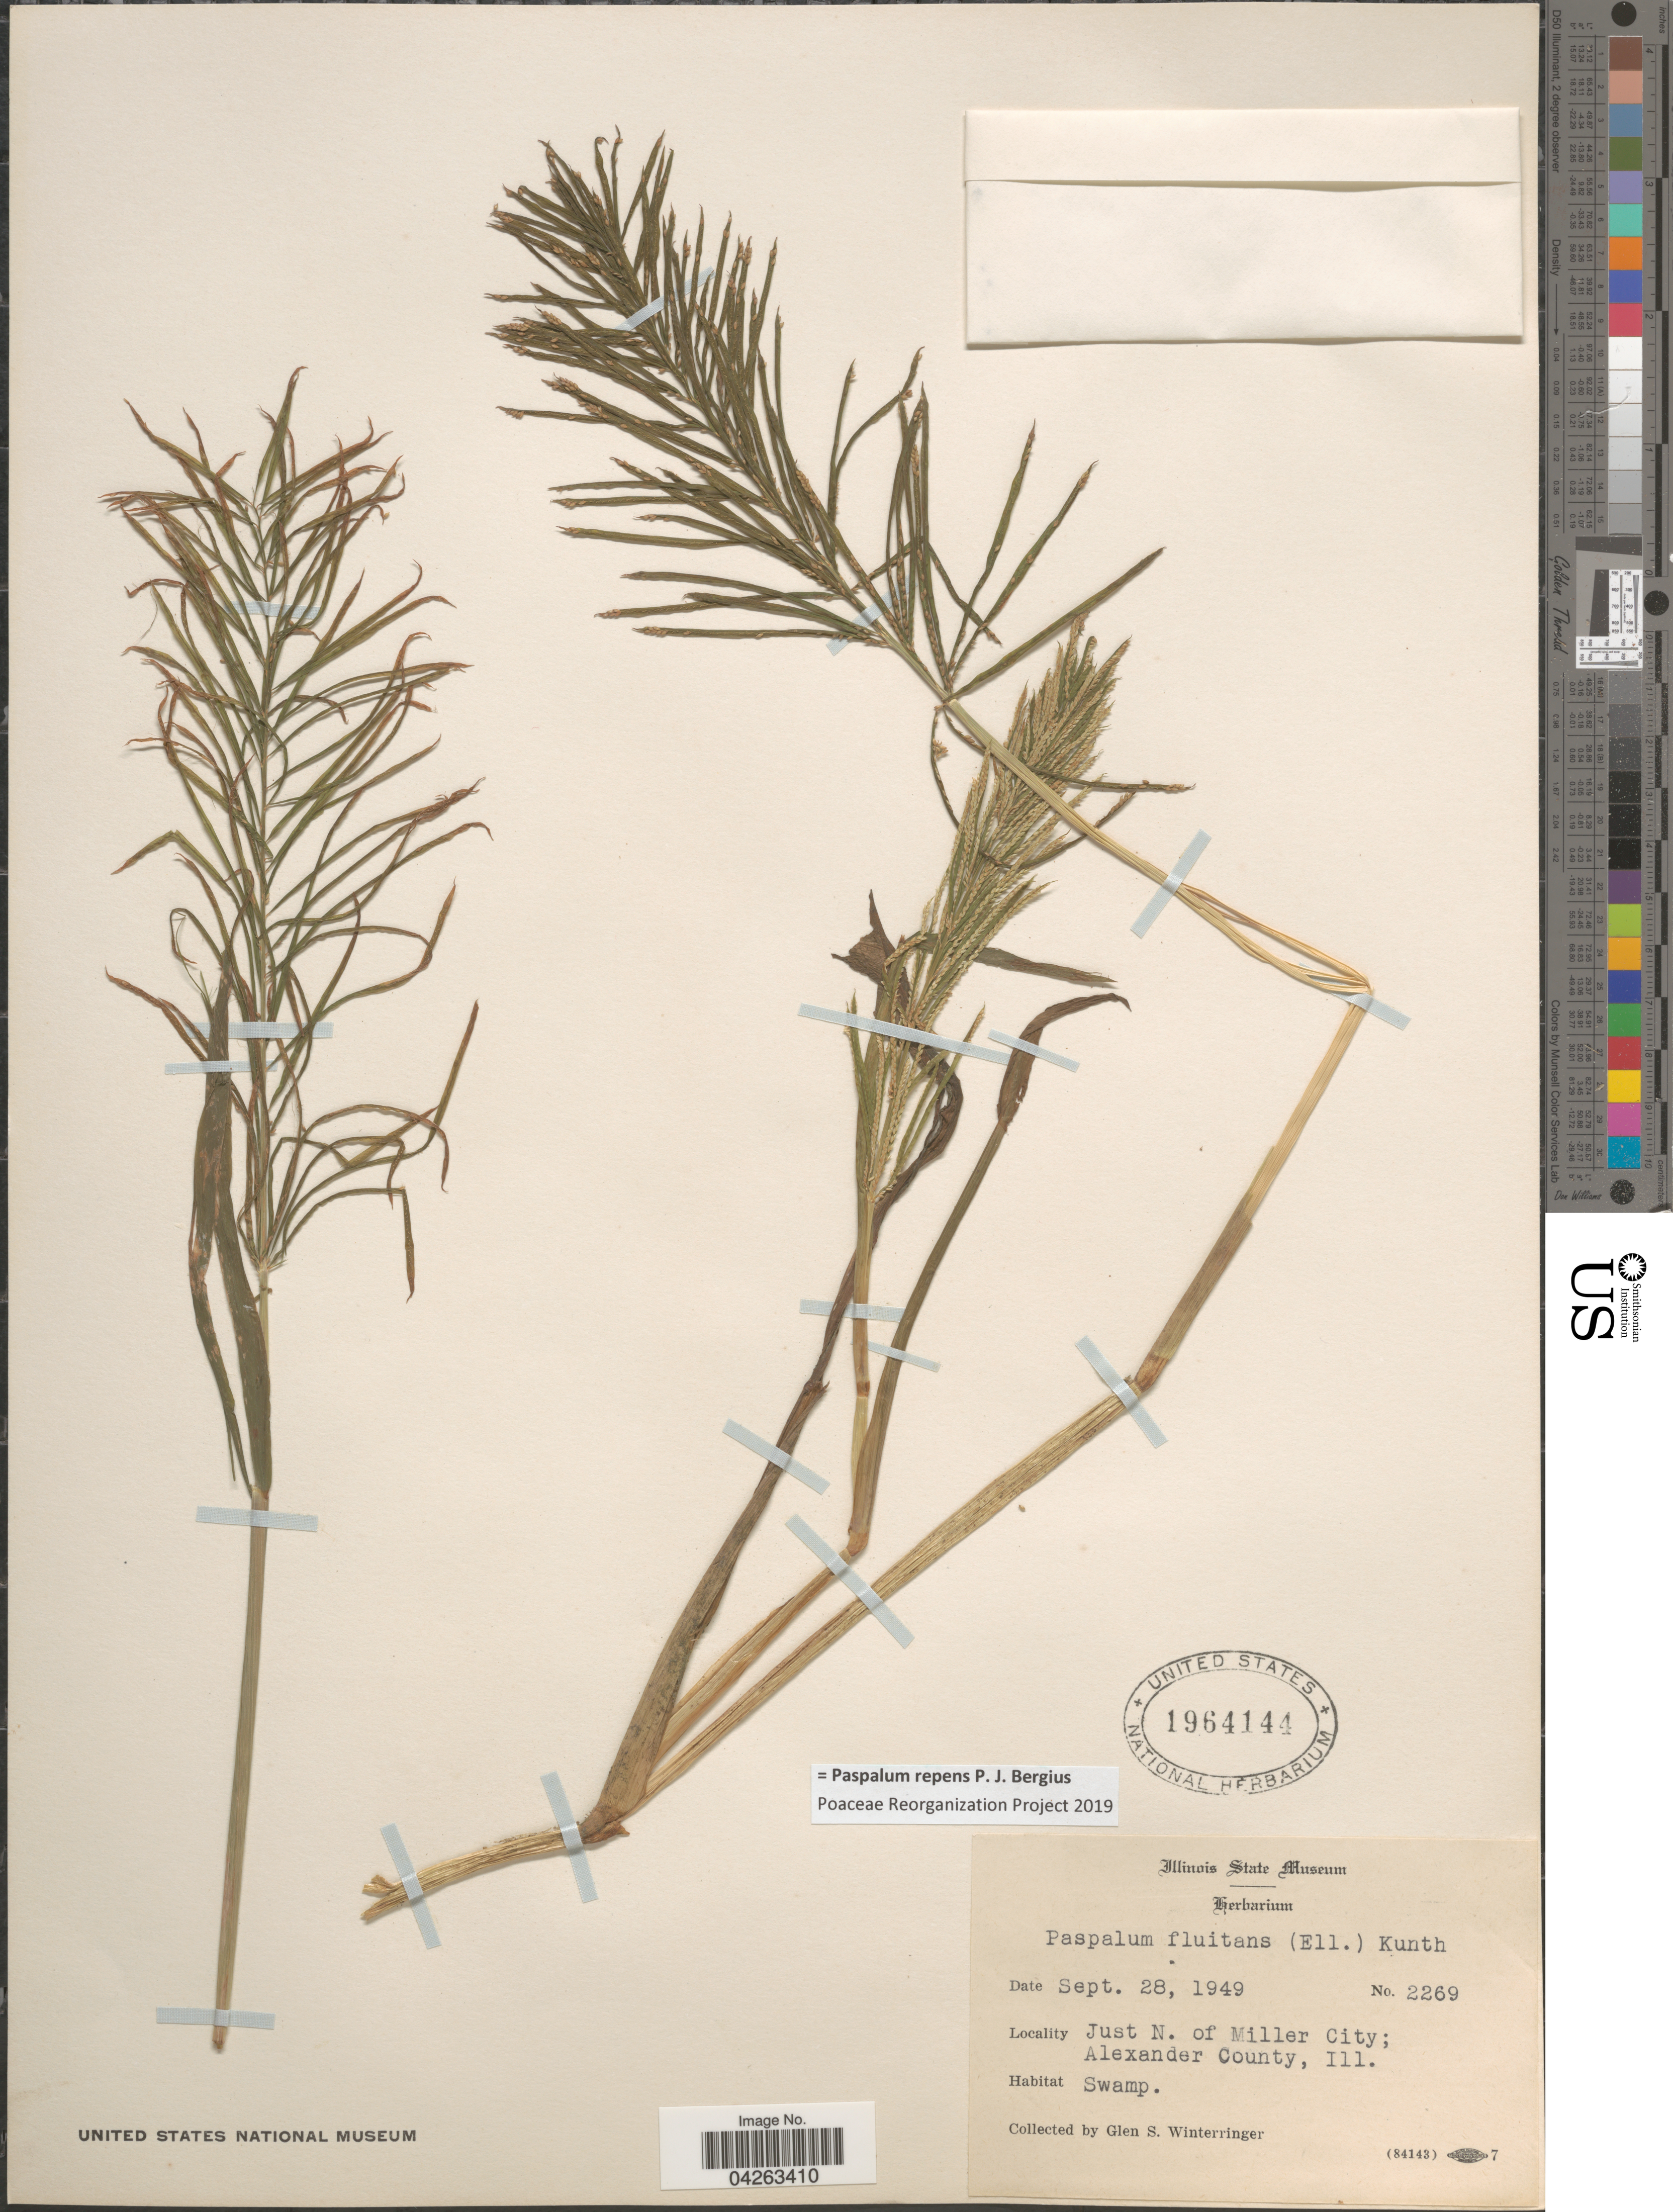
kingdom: Plantae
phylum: Tracheophyta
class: Liliopsida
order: Poales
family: Poaceae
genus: Paspalum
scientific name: Paspalum repens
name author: P.J. Bergius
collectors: G. Winterringer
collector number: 2269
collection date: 1949-09-28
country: United States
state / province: Illinois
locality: Just N. of Miller City; Alexander County.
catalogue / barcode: US 1964144